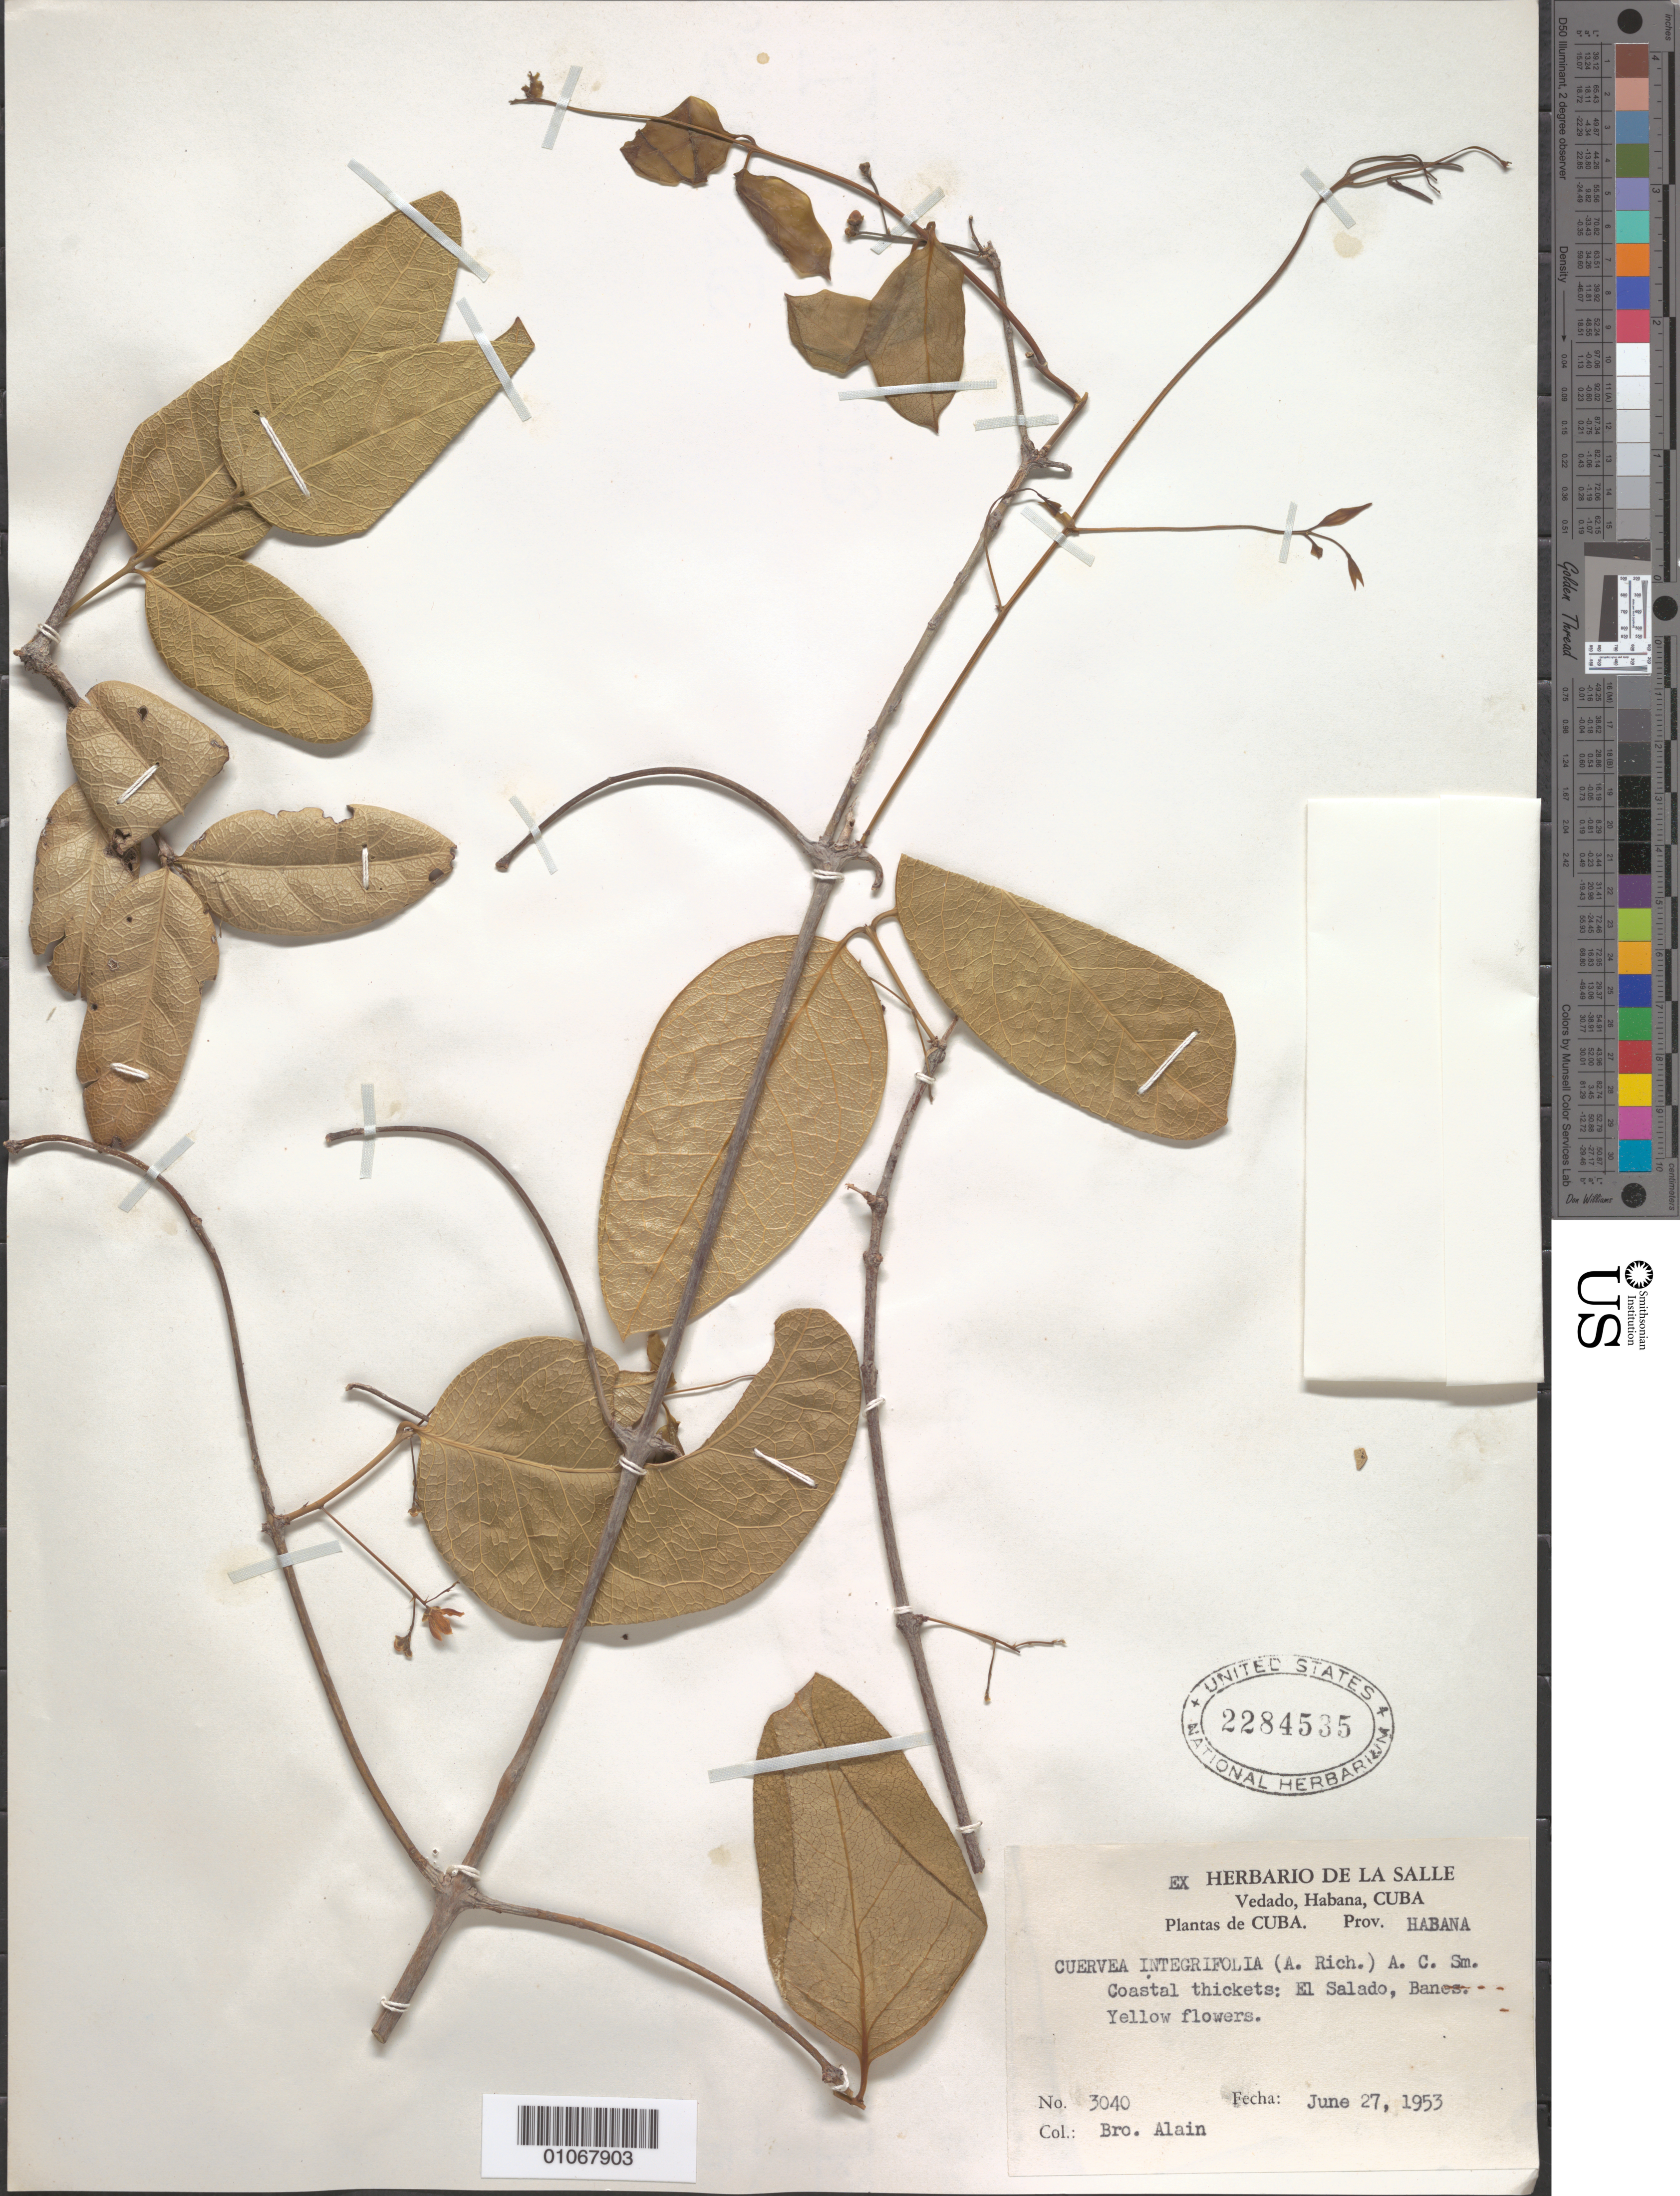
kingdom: Plantae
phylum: Tracheophyta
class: Magnoliopsida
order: Celastrales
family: Celastraceae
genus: Cuervea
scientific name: Cuervea integrifolia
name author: (A. Rich.) A.C. Sm.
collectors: A. H. Liogier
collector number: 3040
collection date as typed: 27 Jun 1953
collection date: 1953-06-27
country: Cuba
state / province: Holguín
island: Cuba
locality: Coastal thickets: El Salado, Banes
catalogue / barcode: US 2284535